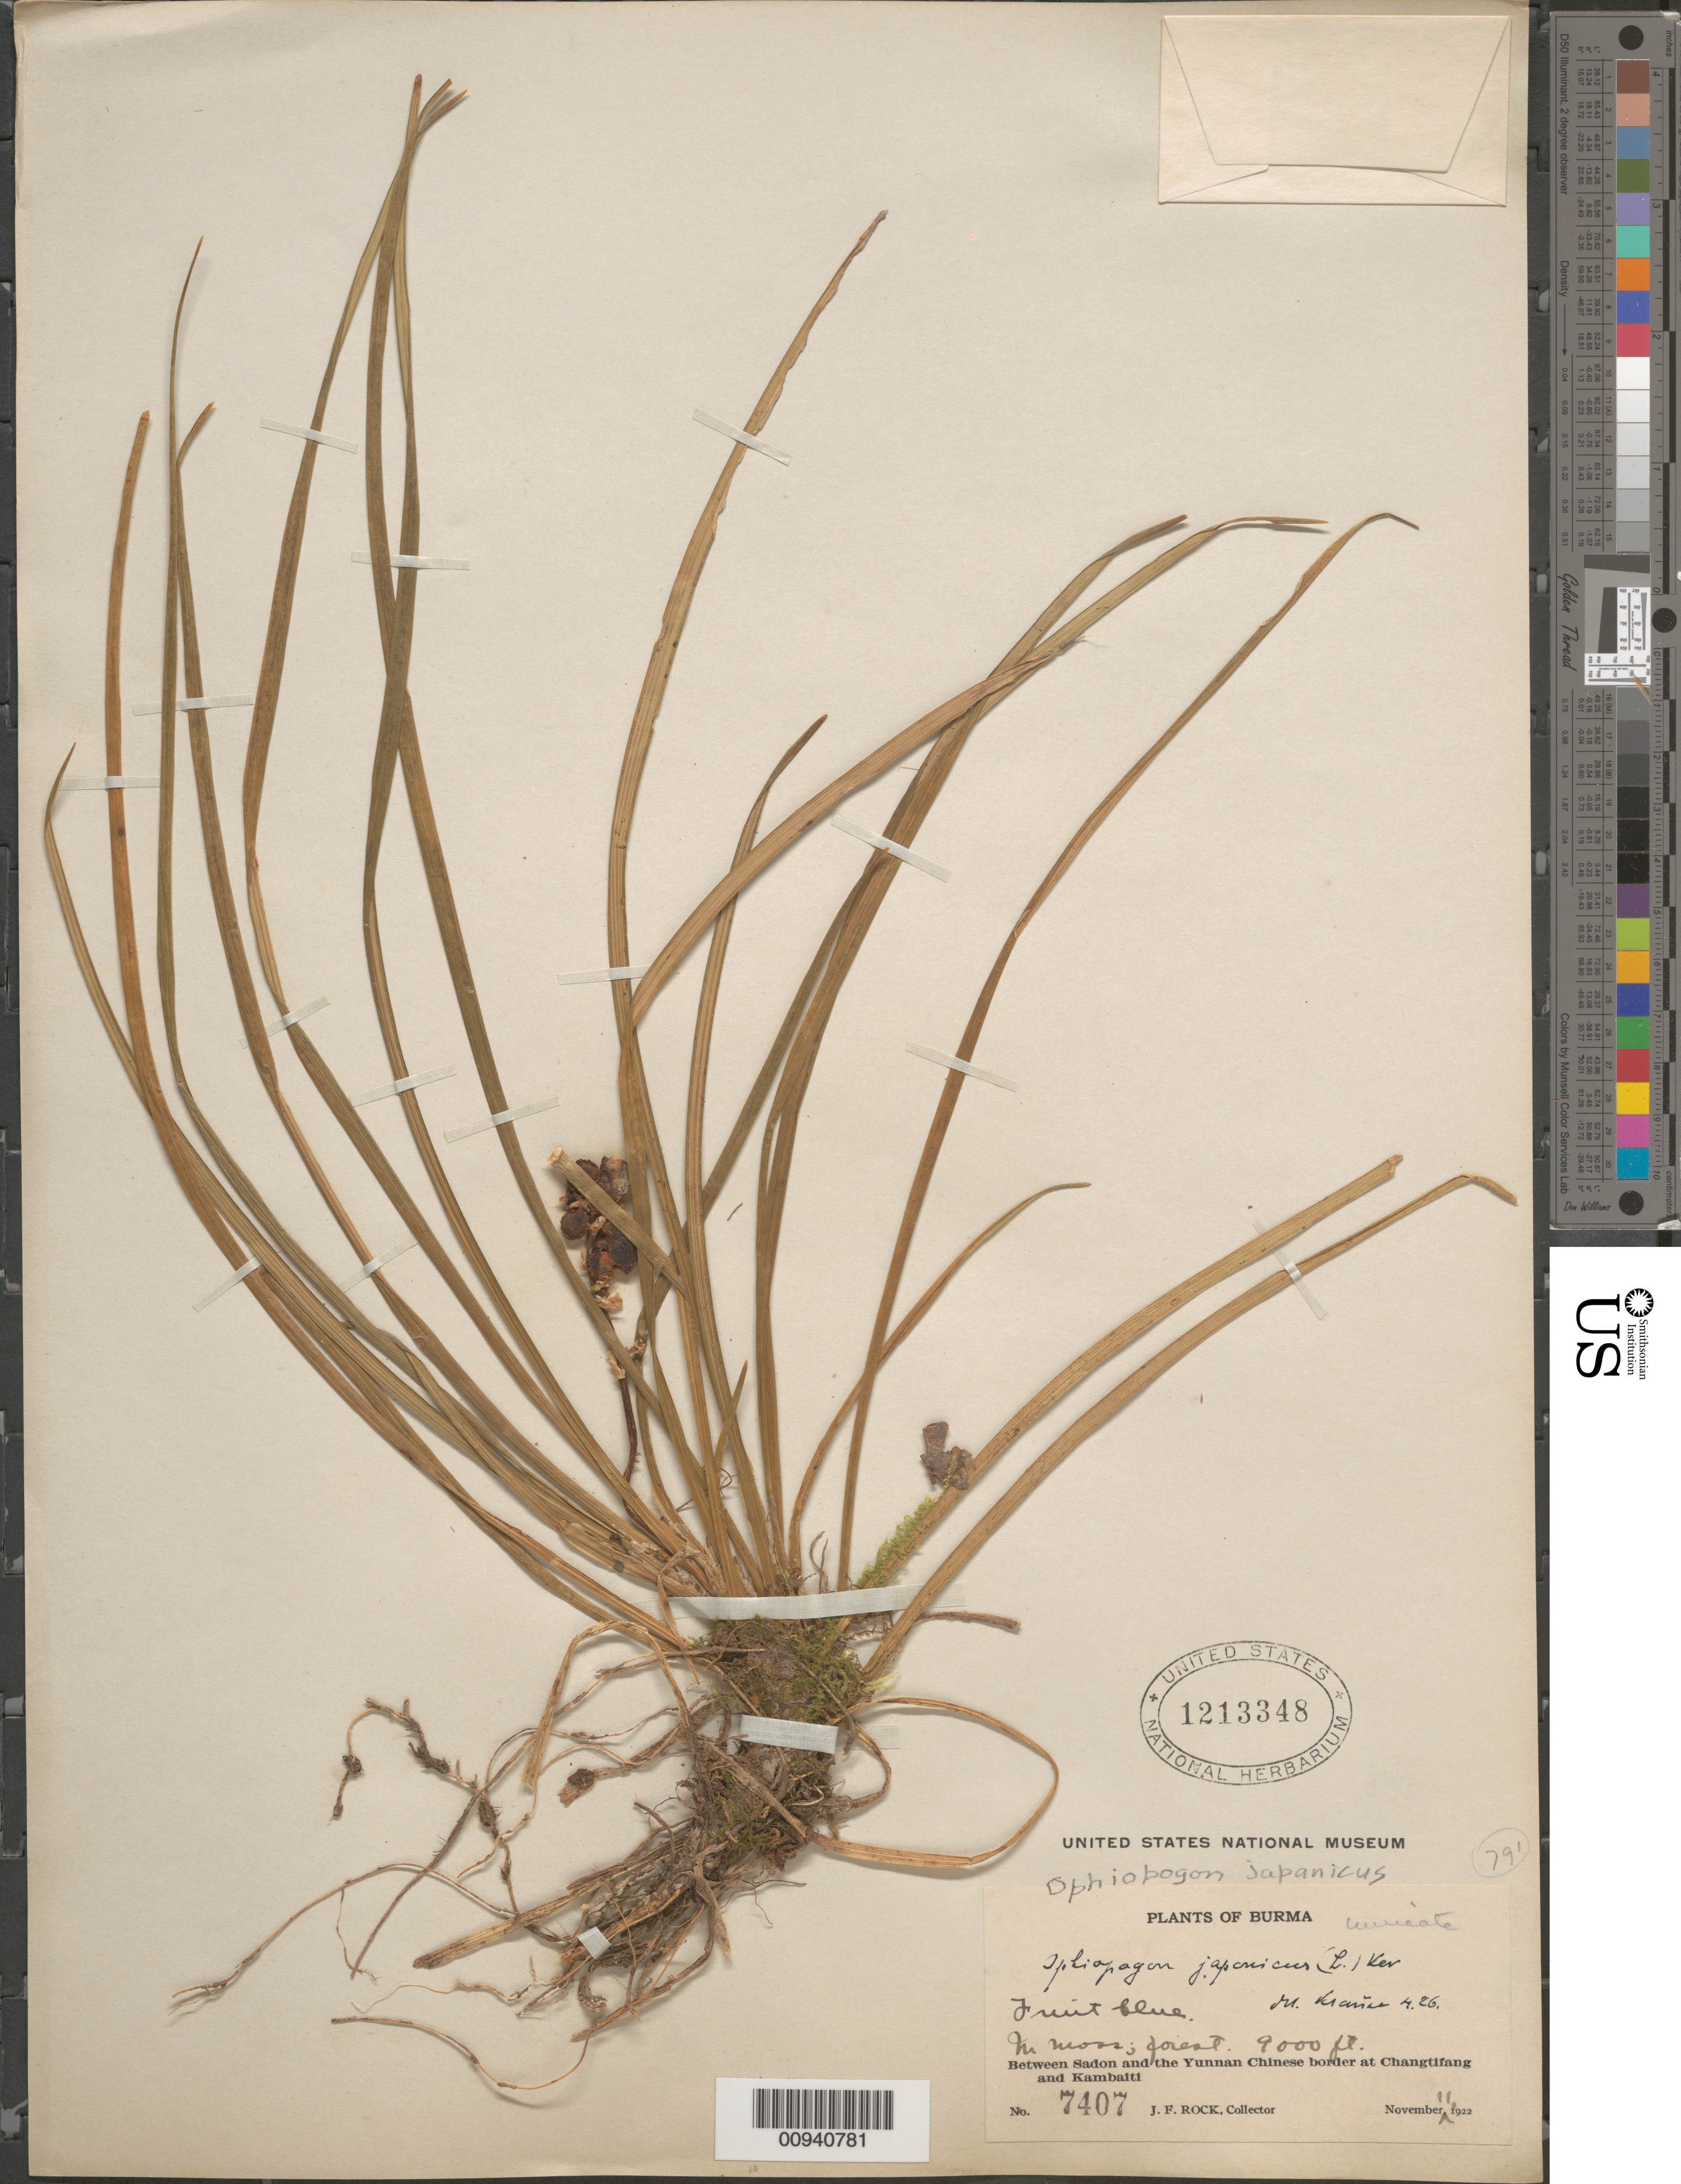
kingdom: Plantae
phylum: Tracheophyta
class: Liliopsida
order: Asparagales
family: Asparagaceae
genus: Ophiopogon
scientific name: Ophiopogon japonicus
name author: (L. f.) Ker Gawl.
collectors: J. F. Rock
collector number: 7407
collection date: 1922-11-11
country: Myanmar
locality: Between Sadon and the Yunnan Chinese border at Changtifang and Kambalti.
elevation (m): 2743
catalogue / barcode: US 1213348